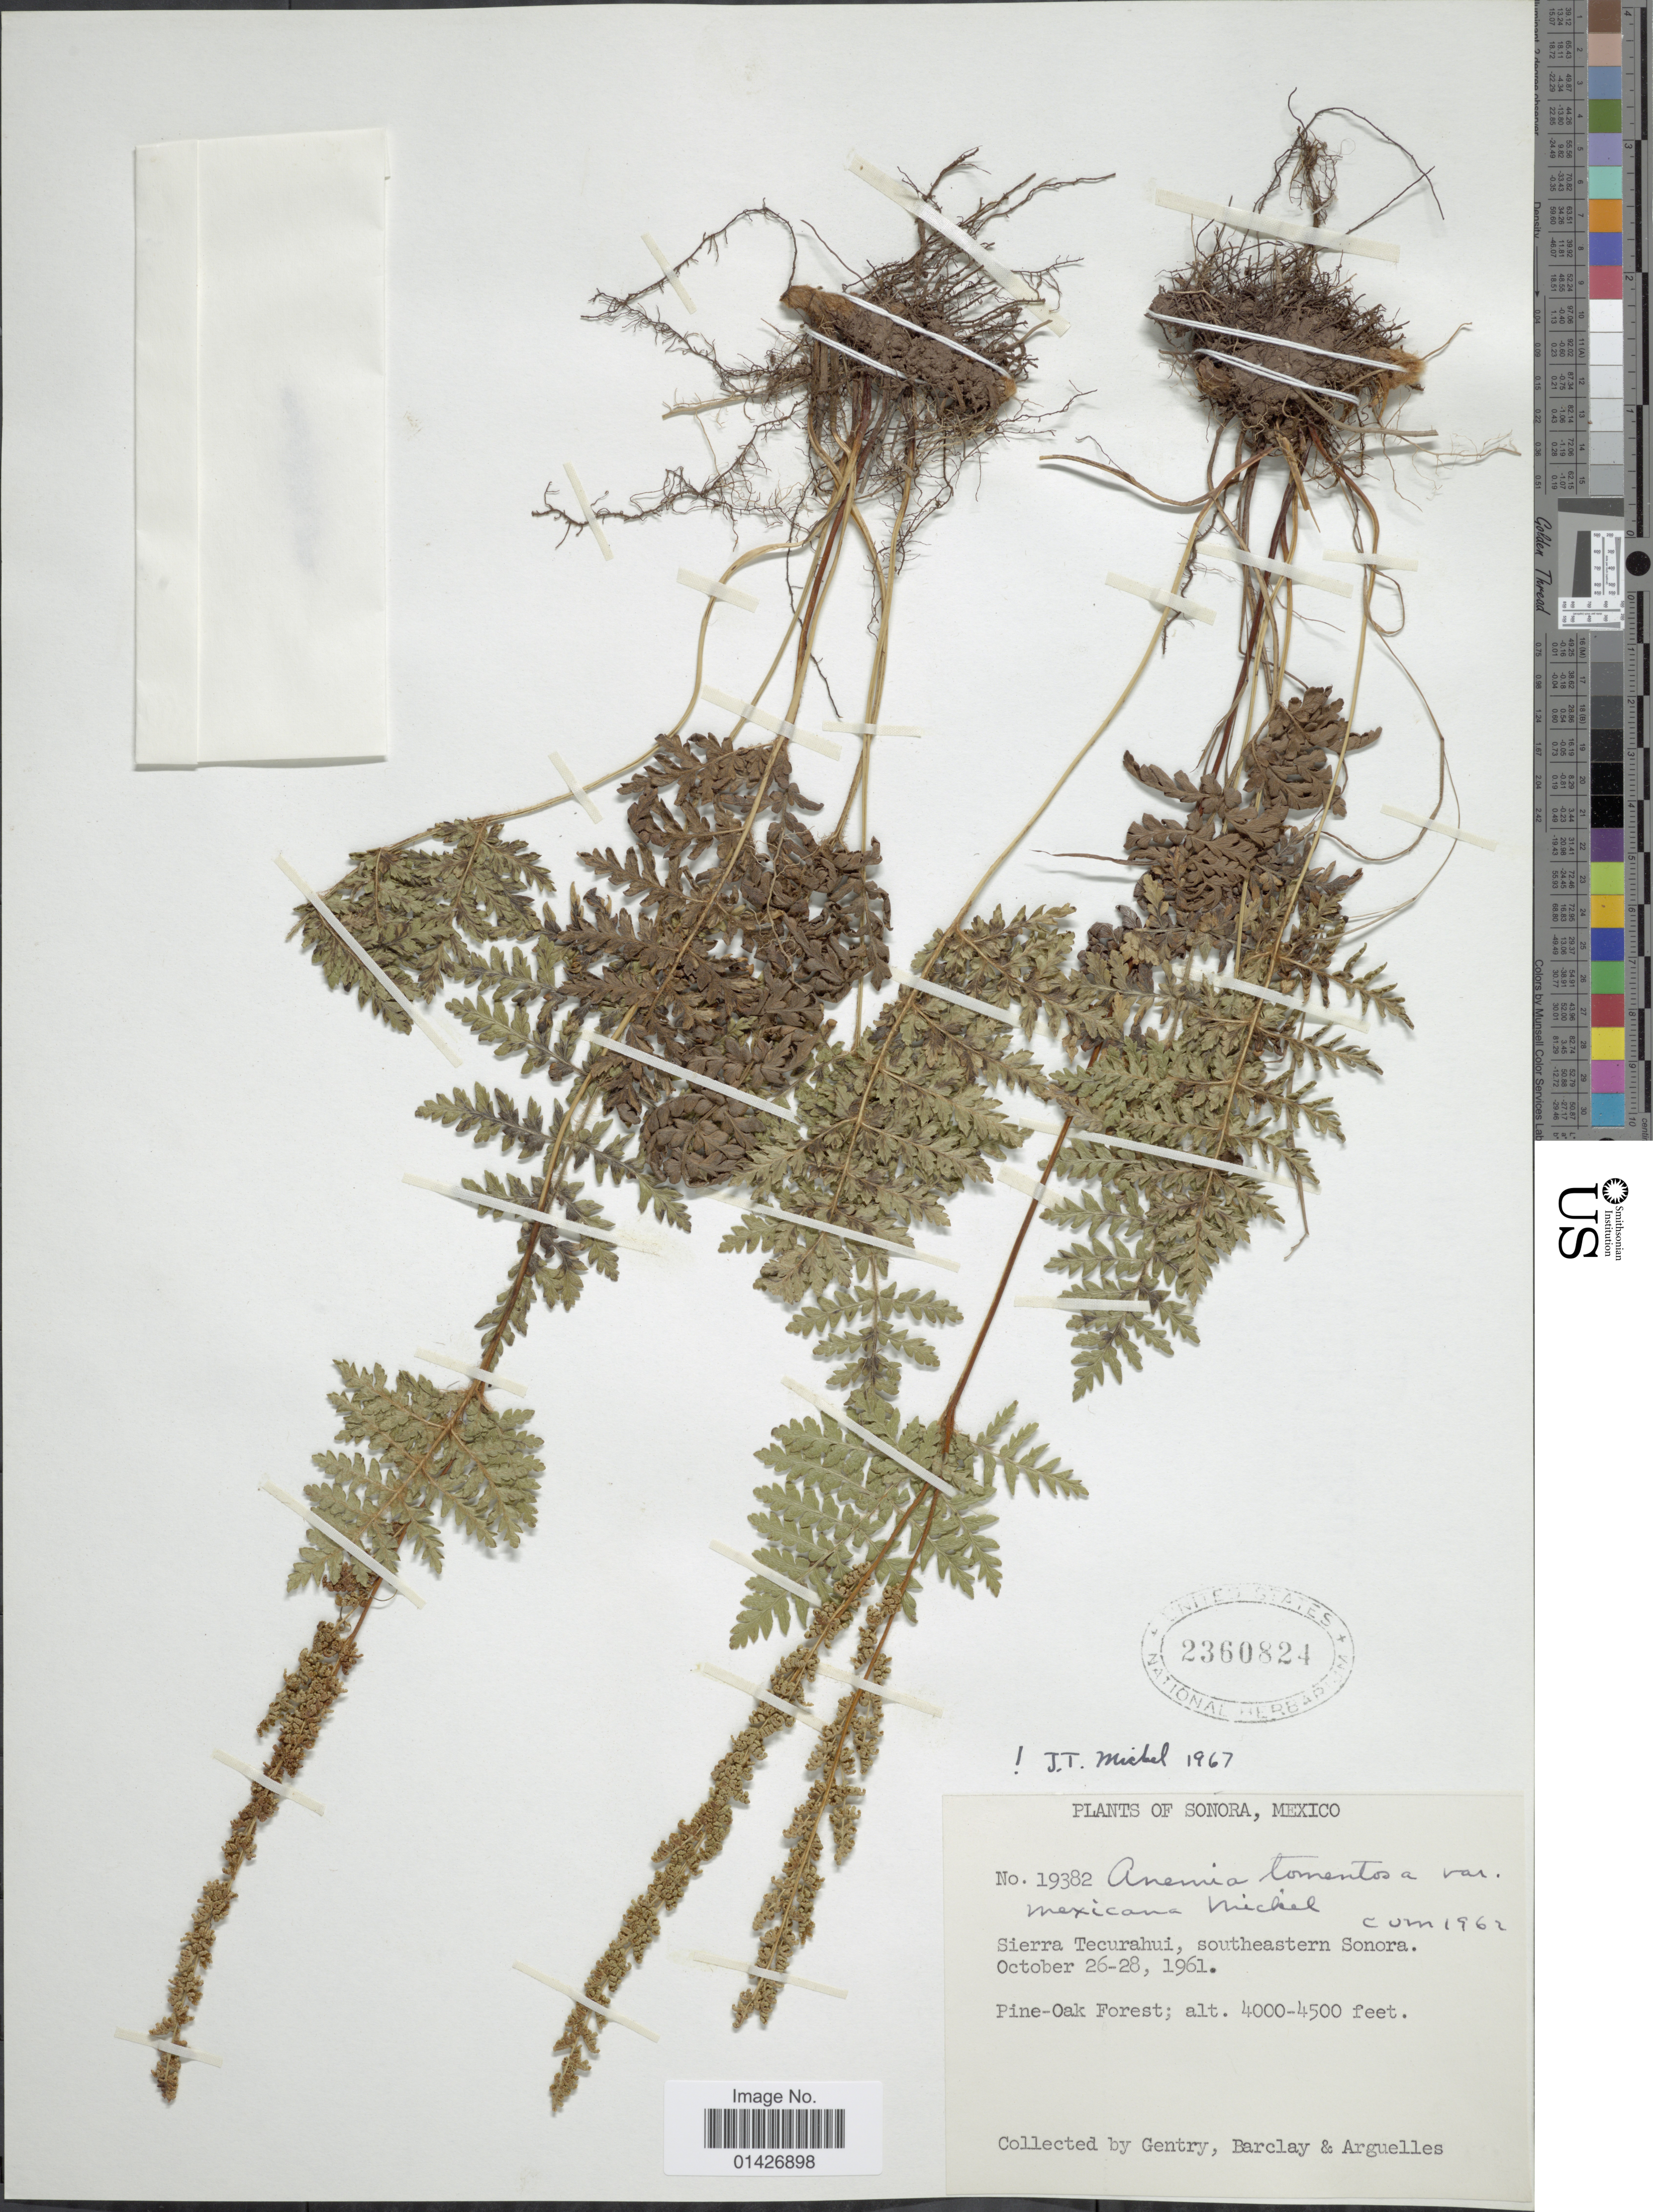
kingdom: Plantae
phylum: Tracheophyta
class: Polypodiopsida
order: Schizaeales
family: Anemiaceae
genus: Anemia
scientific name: Anemia tomentosa var. mexicana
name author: (C. Presl) Mickel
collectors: Gentry, --, -- Barclay & Arguelles, --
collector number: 19382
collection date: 1961-10-26/1961-10-28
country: Mexico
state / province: Sonora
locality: Sierra Tecurahui, soitheastern Sonora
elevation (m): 1219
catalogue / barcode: US 2360824